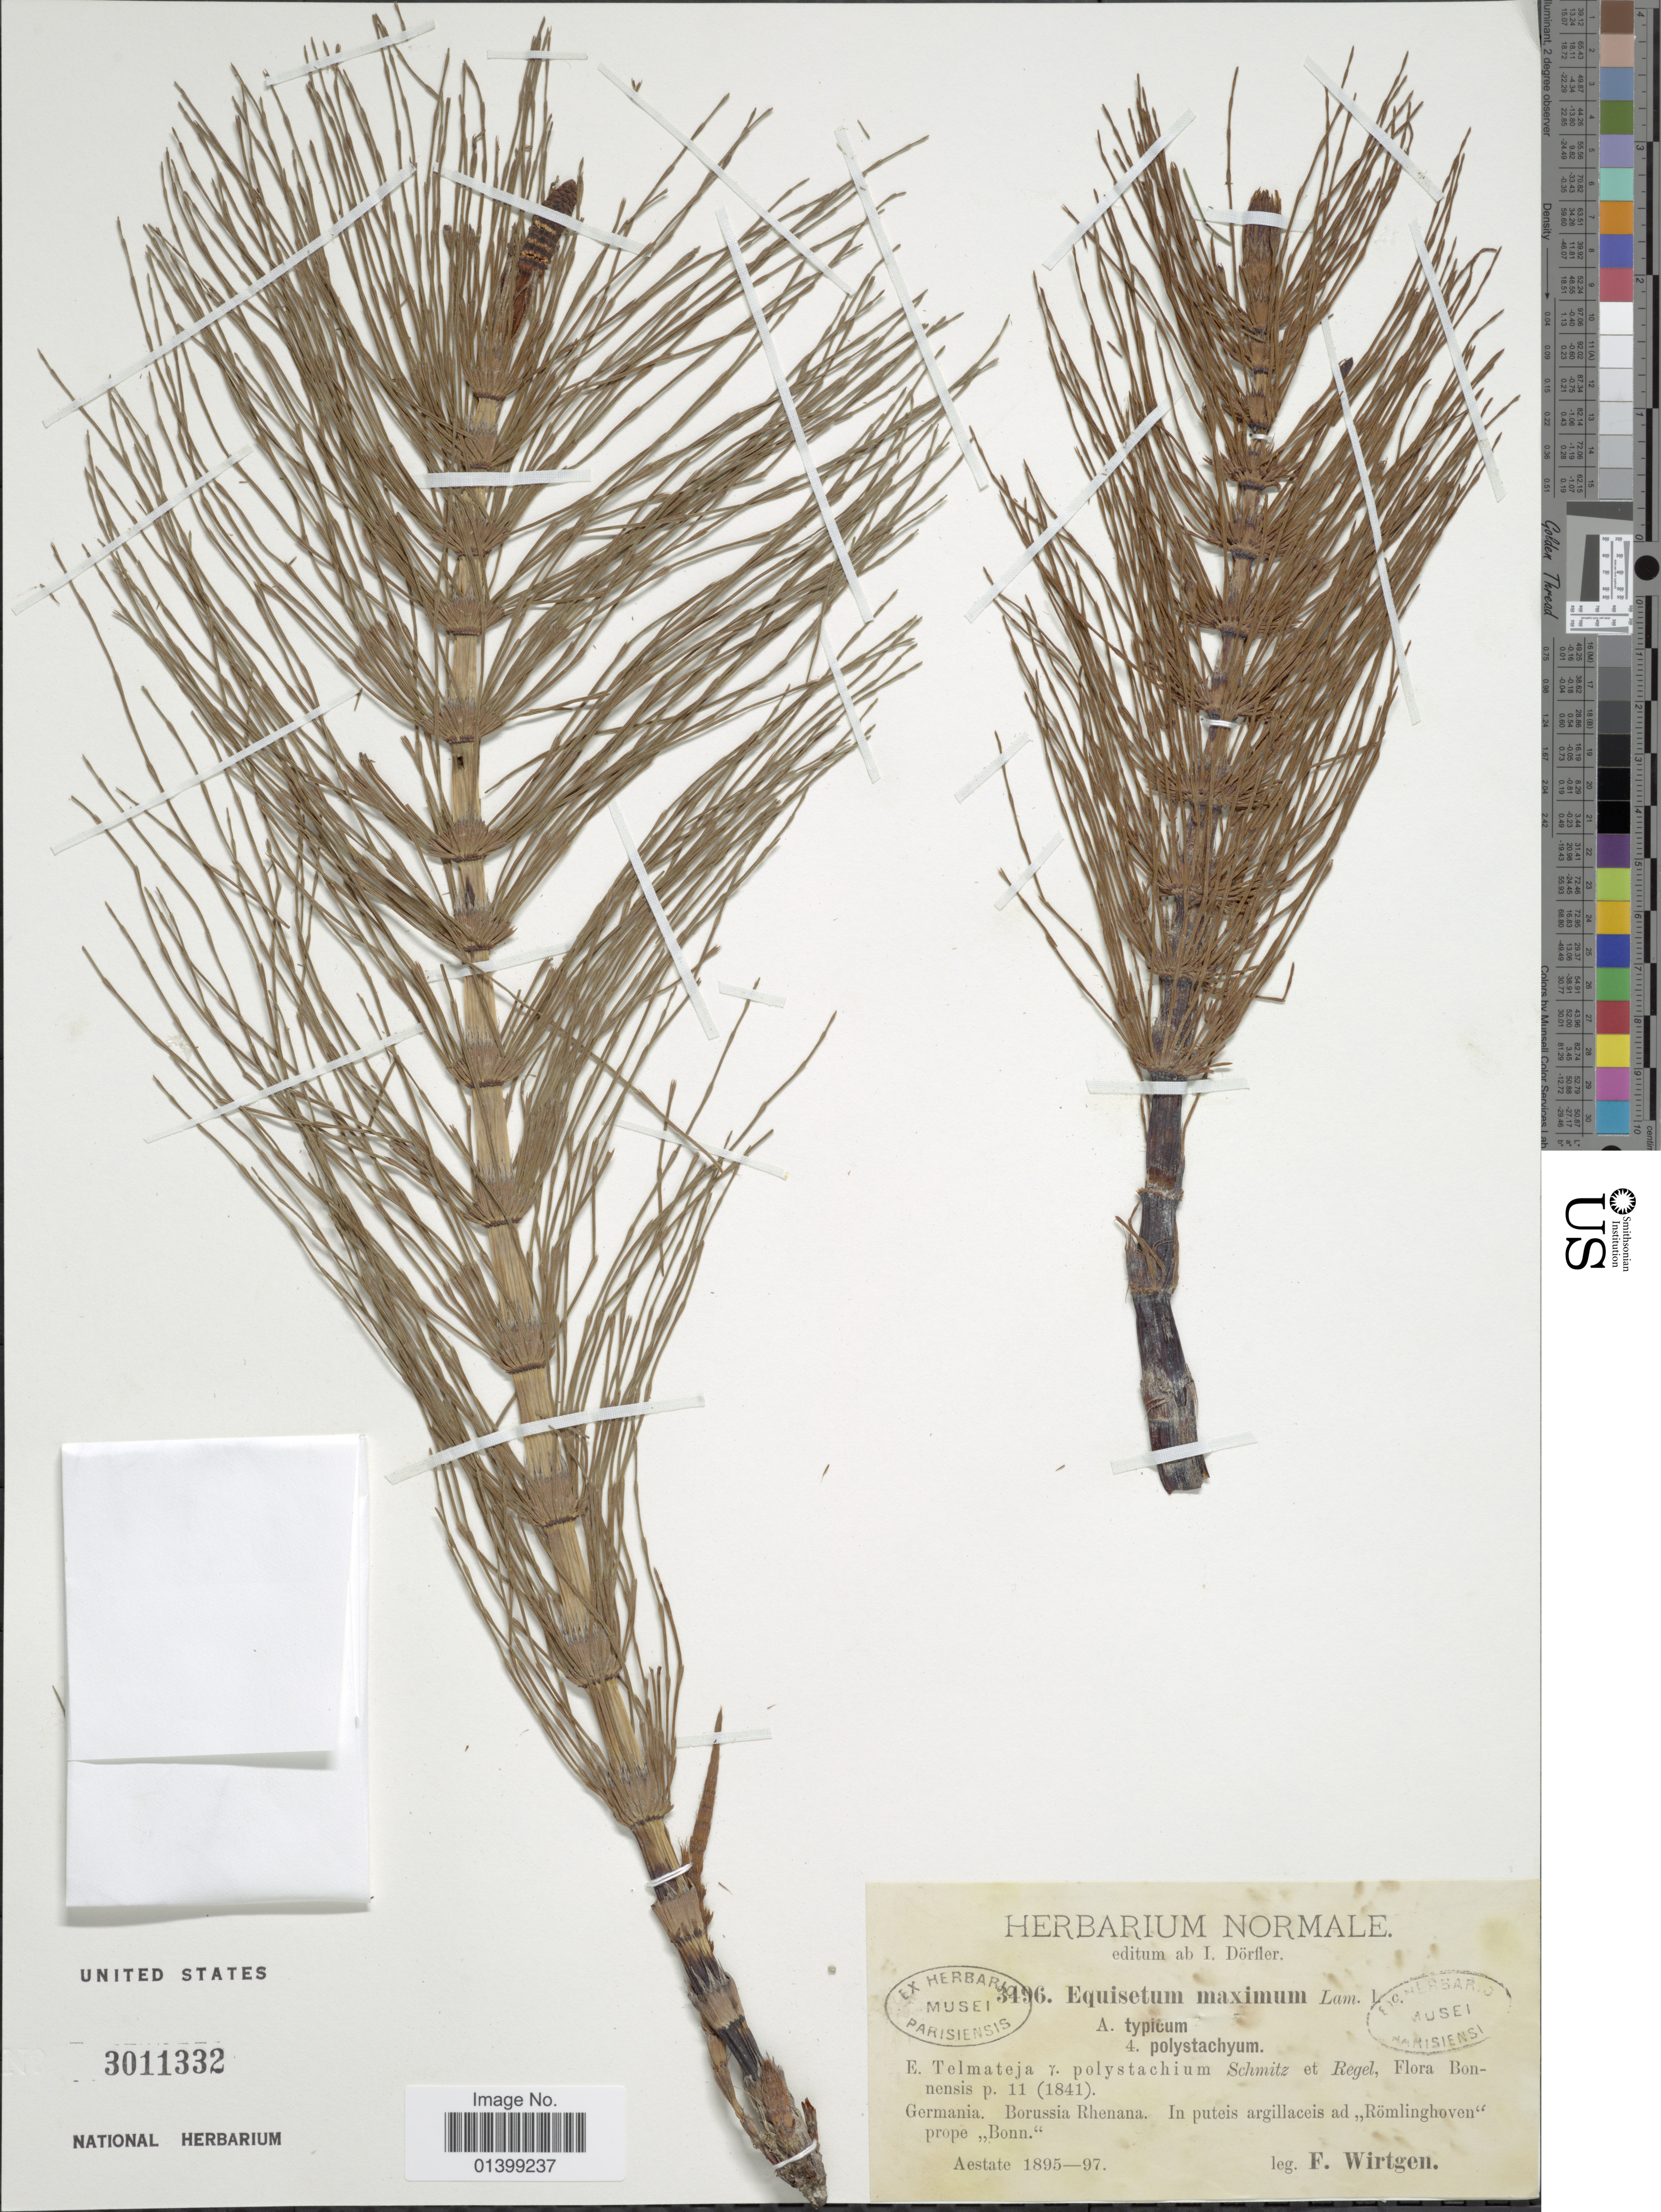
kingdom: Plantae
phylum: Tracheophyta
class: Polypodiopsida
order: Equisetales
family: Equisetaceae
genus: Equisetum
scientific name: Equisetum telmateia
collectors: F. Wirtgen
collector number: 3496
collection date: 1895/1897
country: Germany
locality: Borussia Rhenan, In puteis argillaceis ad ,,Römlinghiven' prope ,,Bonn'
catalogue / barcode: US 3011332